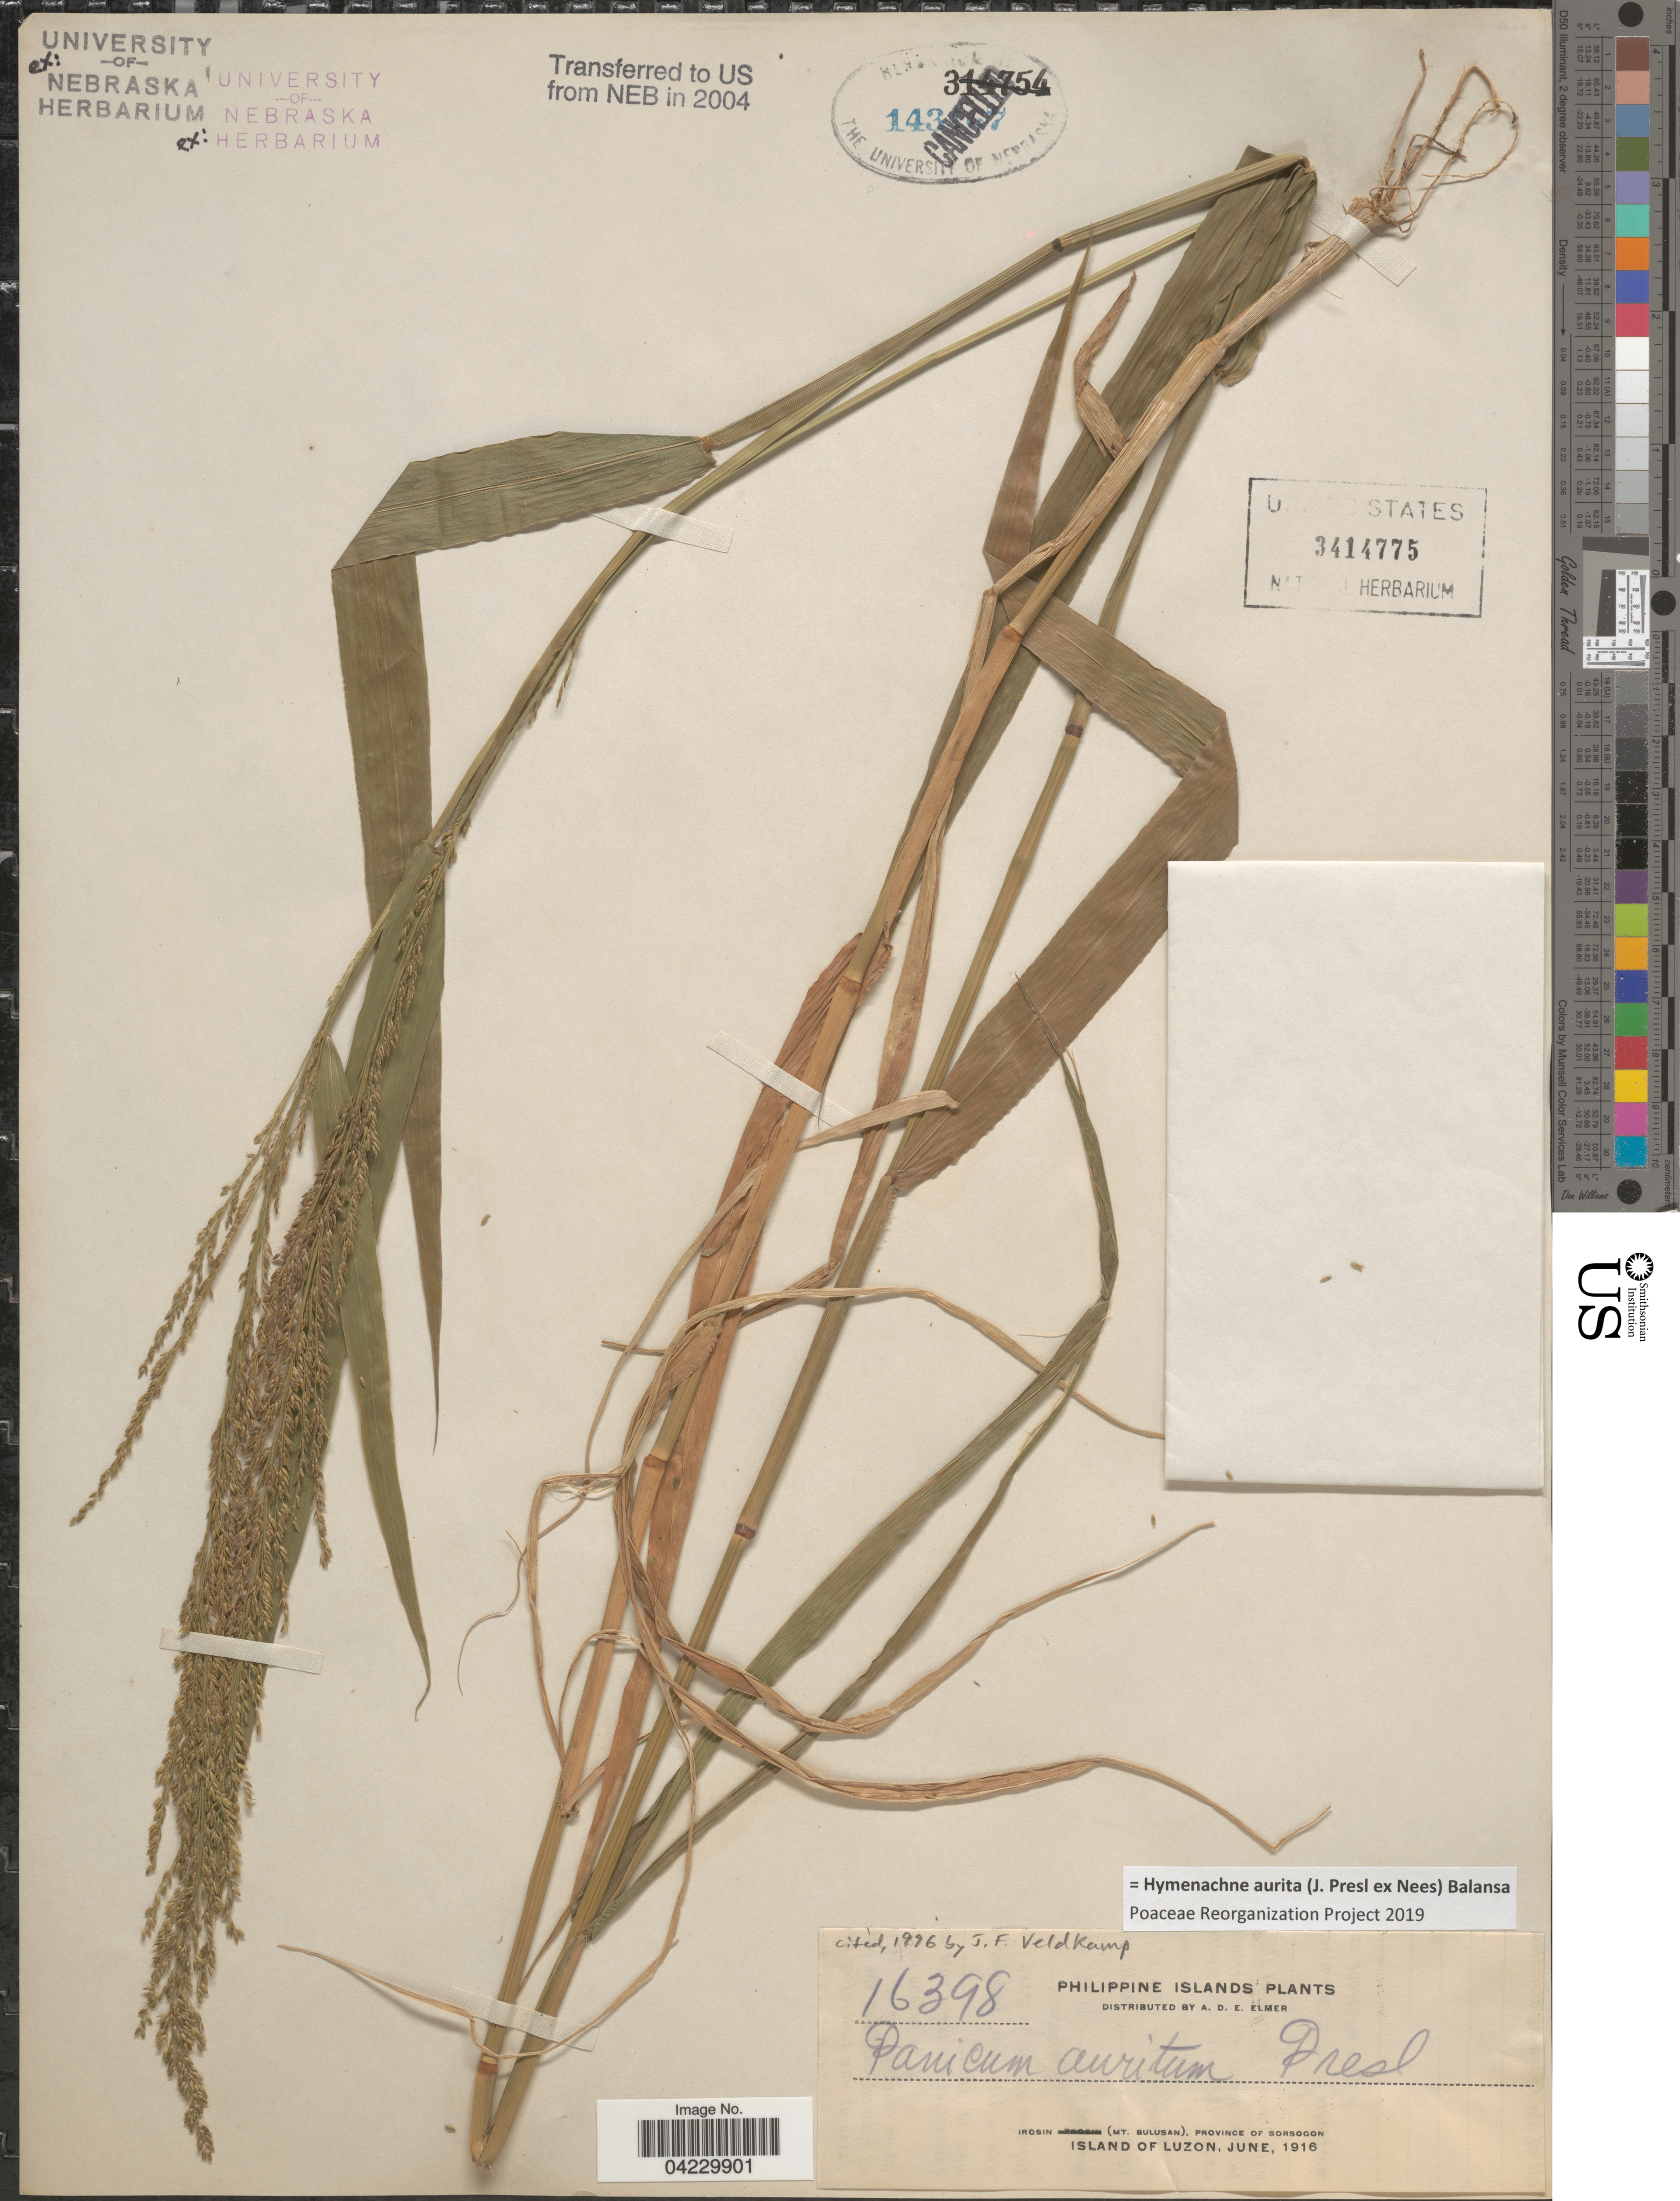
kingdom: Plantae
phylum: Tracheophyta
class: Liliopsida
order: Poales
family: Poaceae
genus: Hymenachne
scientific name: Hymenachne aurita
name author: (J. Presl ex Nees) Balansa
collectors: A. D. E. Elmer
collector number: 16398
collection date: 1916-06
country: Philippines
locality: Philippine Islands. Irosin (Mt. Bulusan), Province of Sorsogon. Island of Luzon.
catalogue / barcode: US 3414775